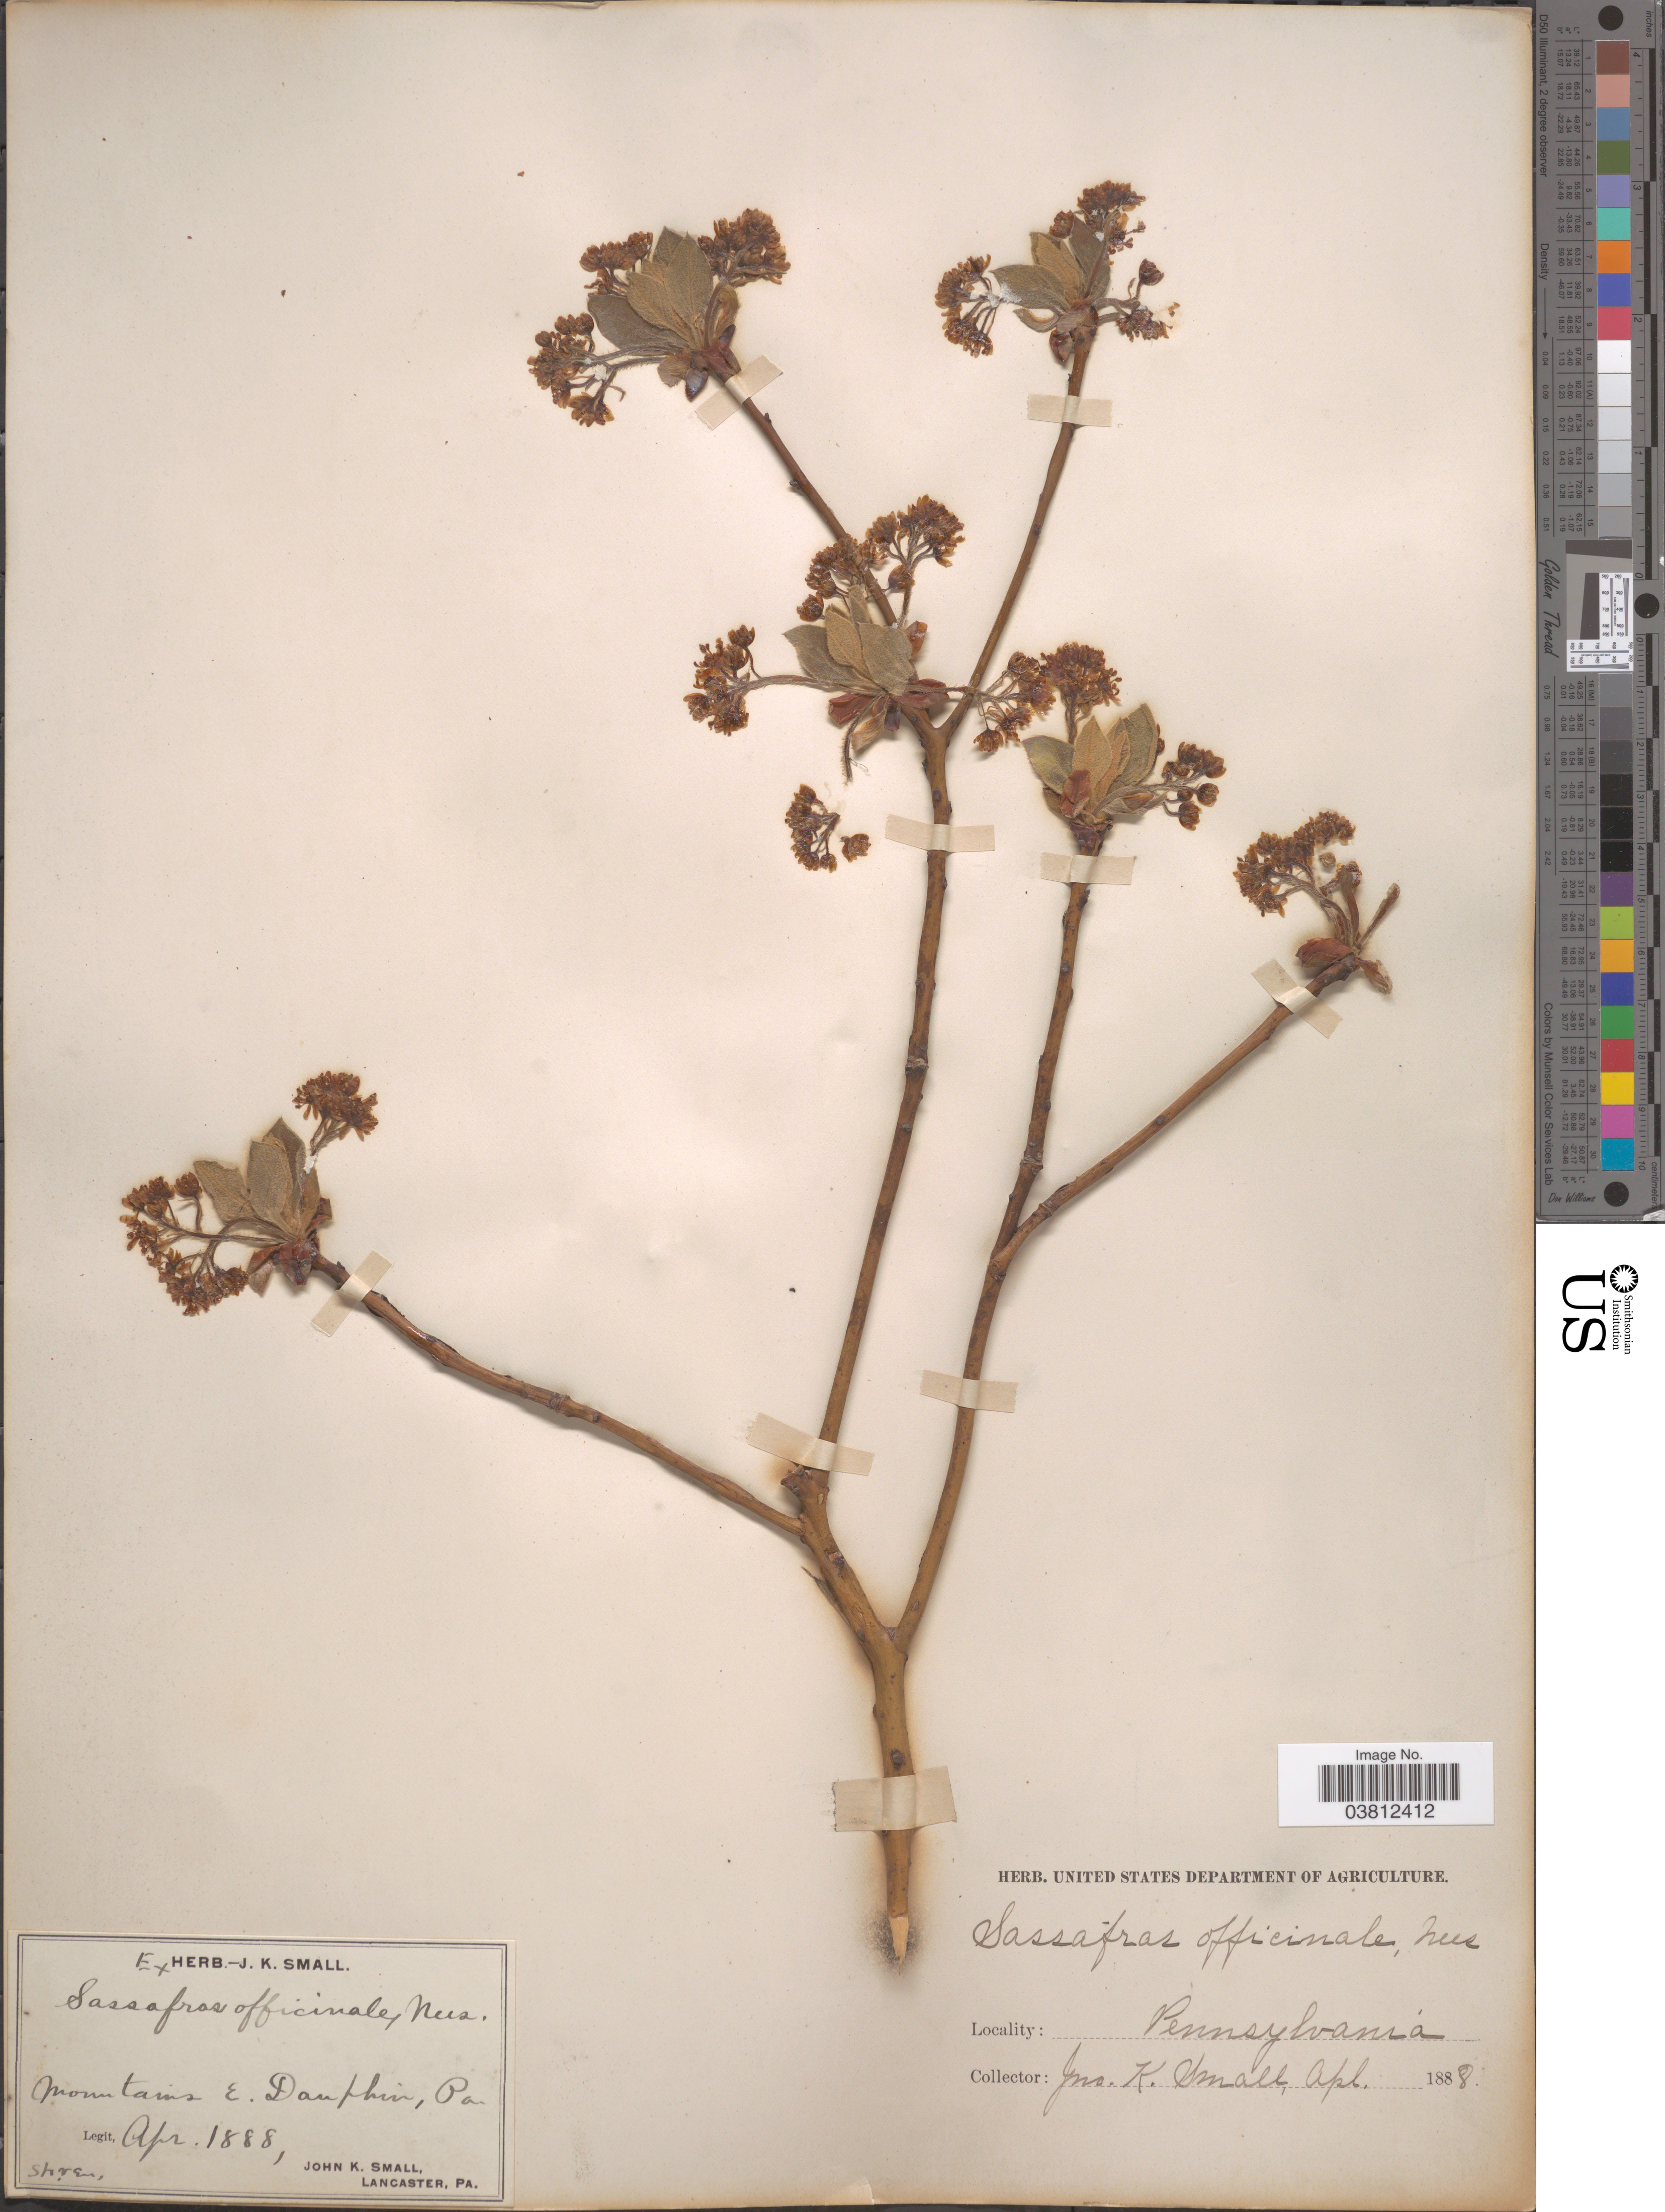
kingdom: Plantae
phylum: Tracheophyta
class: Magnoliopsida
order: Laurales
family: Lauraceae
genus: Sassafras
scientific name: Sassafras albidum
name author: (Nutt.) Nees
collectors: J. K. Small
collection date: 1888-04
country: United States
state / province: Pennsylvania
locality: Mountains E. Dauphin.